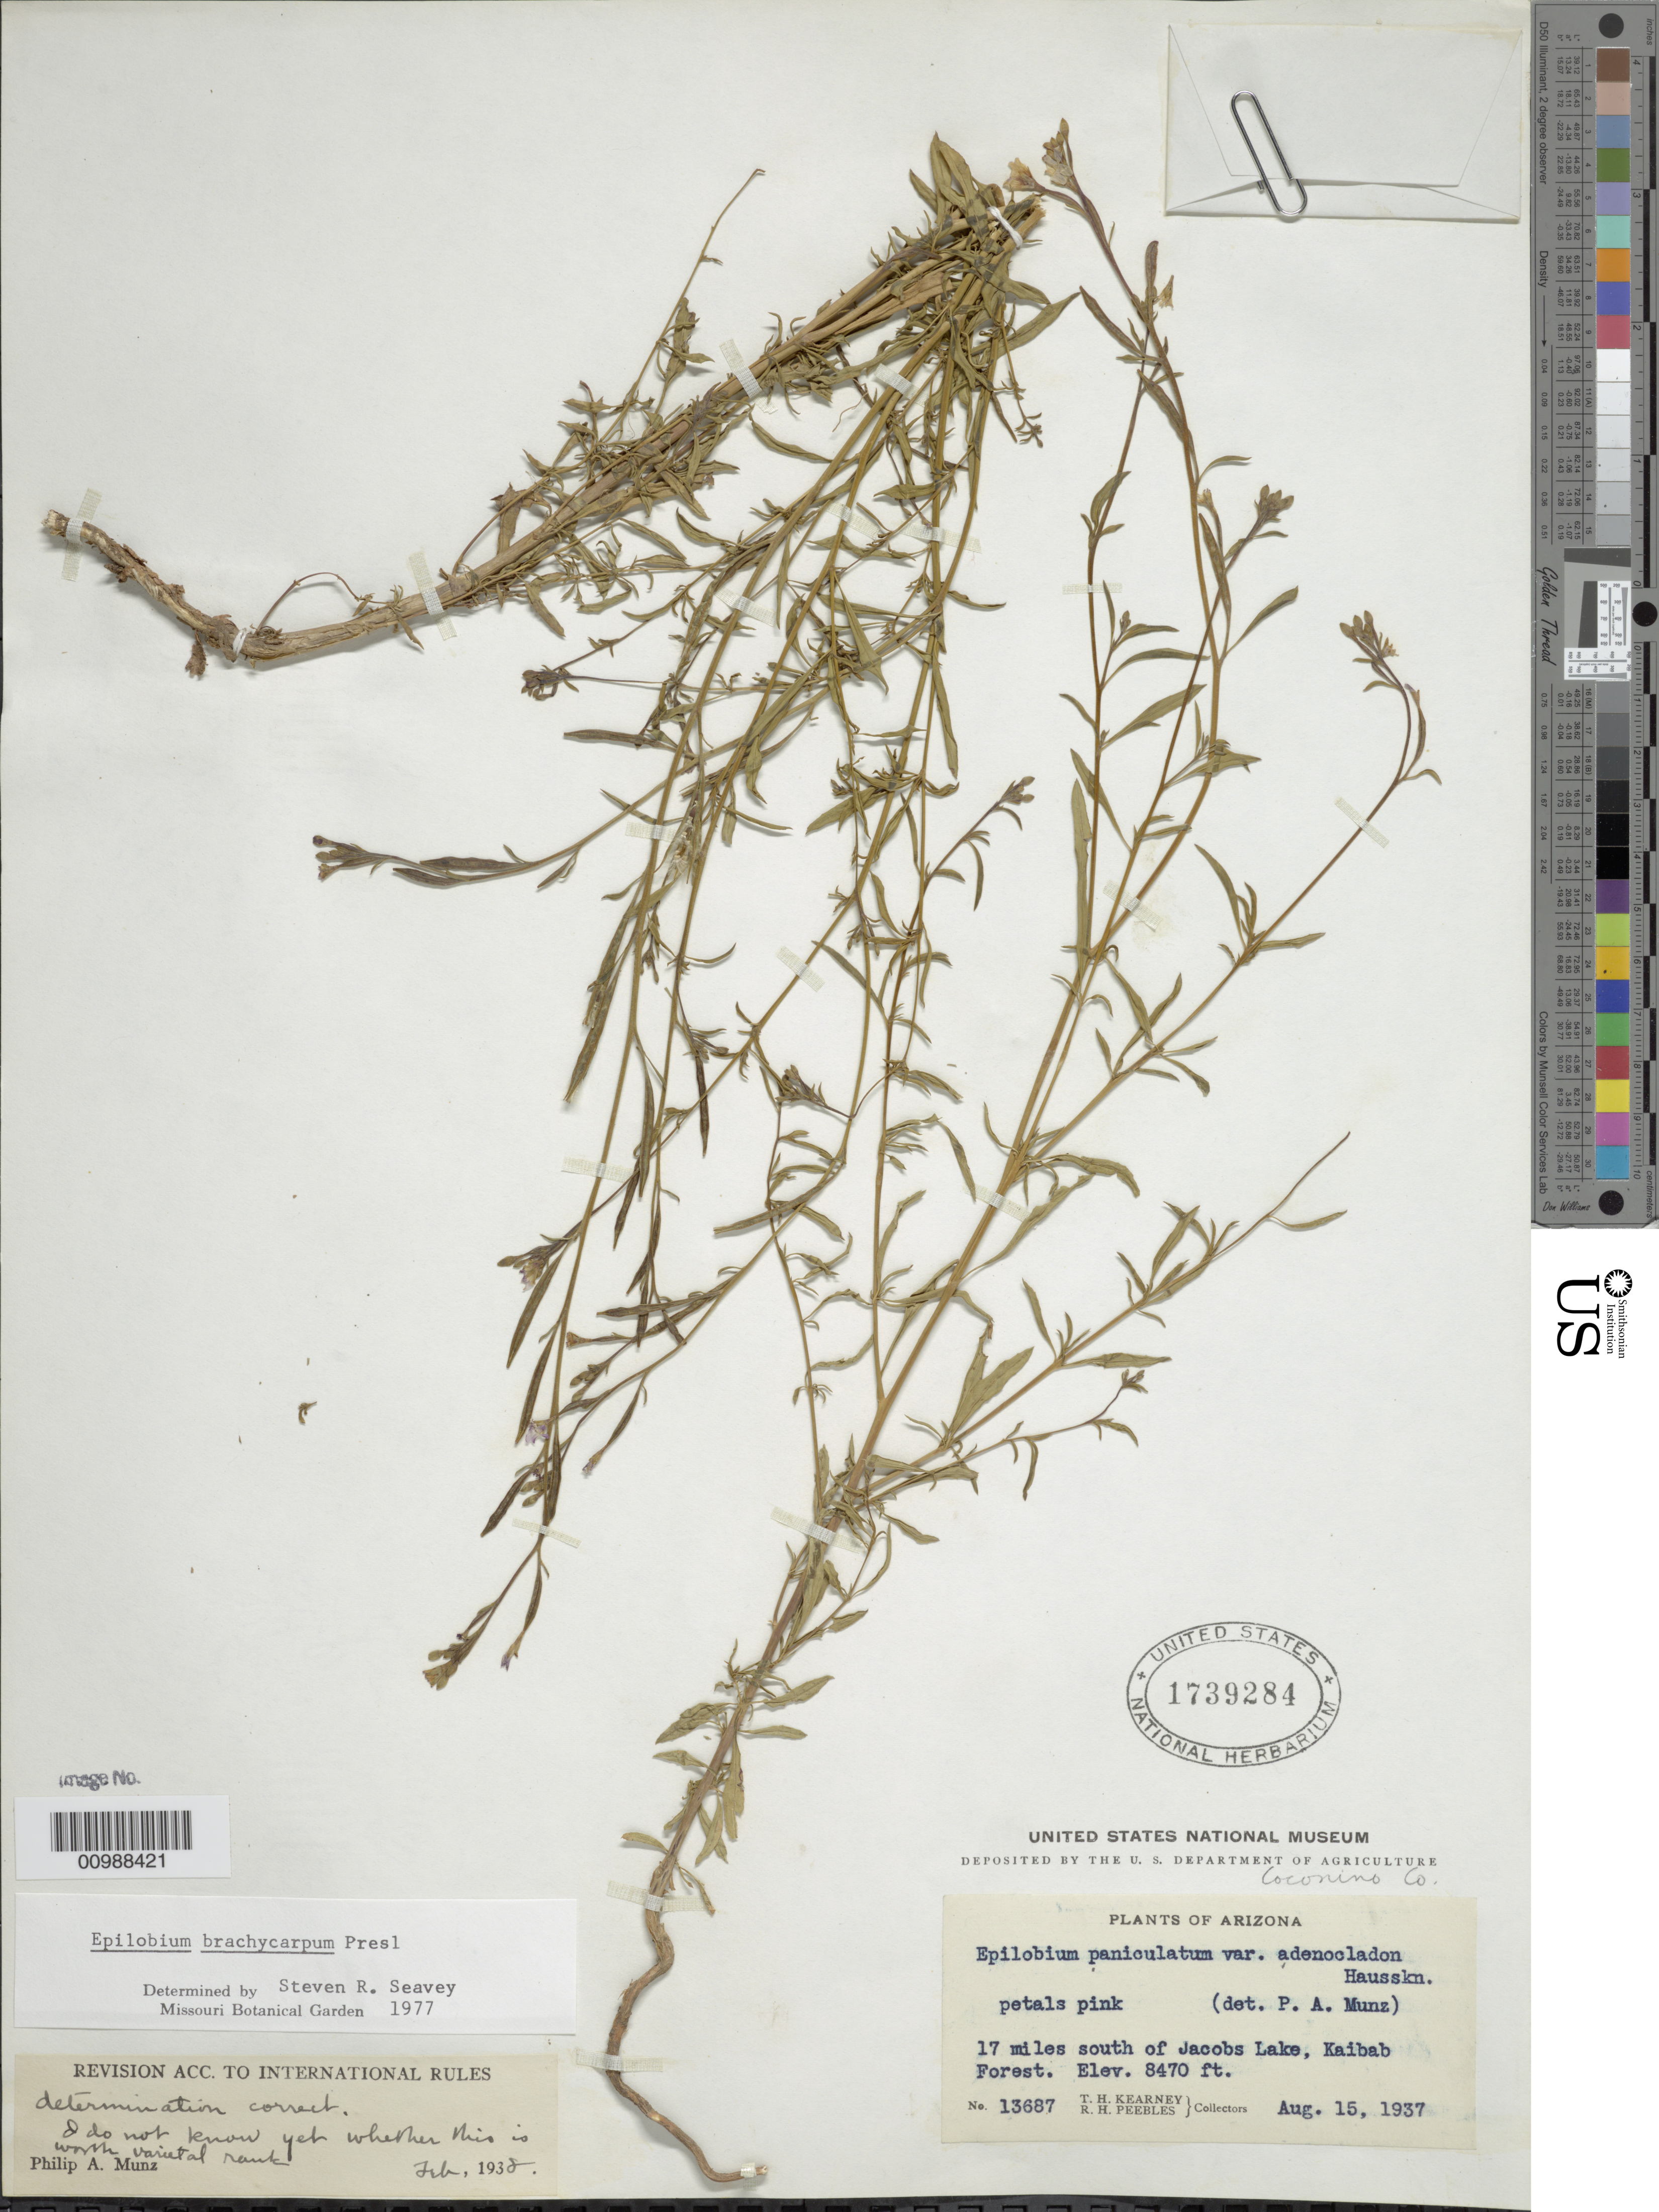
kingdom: Plantae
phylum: Tracheophyta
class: Magnoliopsida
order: Myrtales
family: Onagraceae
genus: Epilobium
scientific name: Epilobium brachycarpum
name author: C. Presl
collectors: T. H. Kearney & R. H. Peebles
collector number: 13687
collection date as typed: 15 Aug 1937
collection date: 1937-08-15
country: United States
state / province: Arizona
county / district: Coconino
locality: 17 miles S of Jacobs Lake, Kaibab Forest.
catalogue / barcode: US 1739284